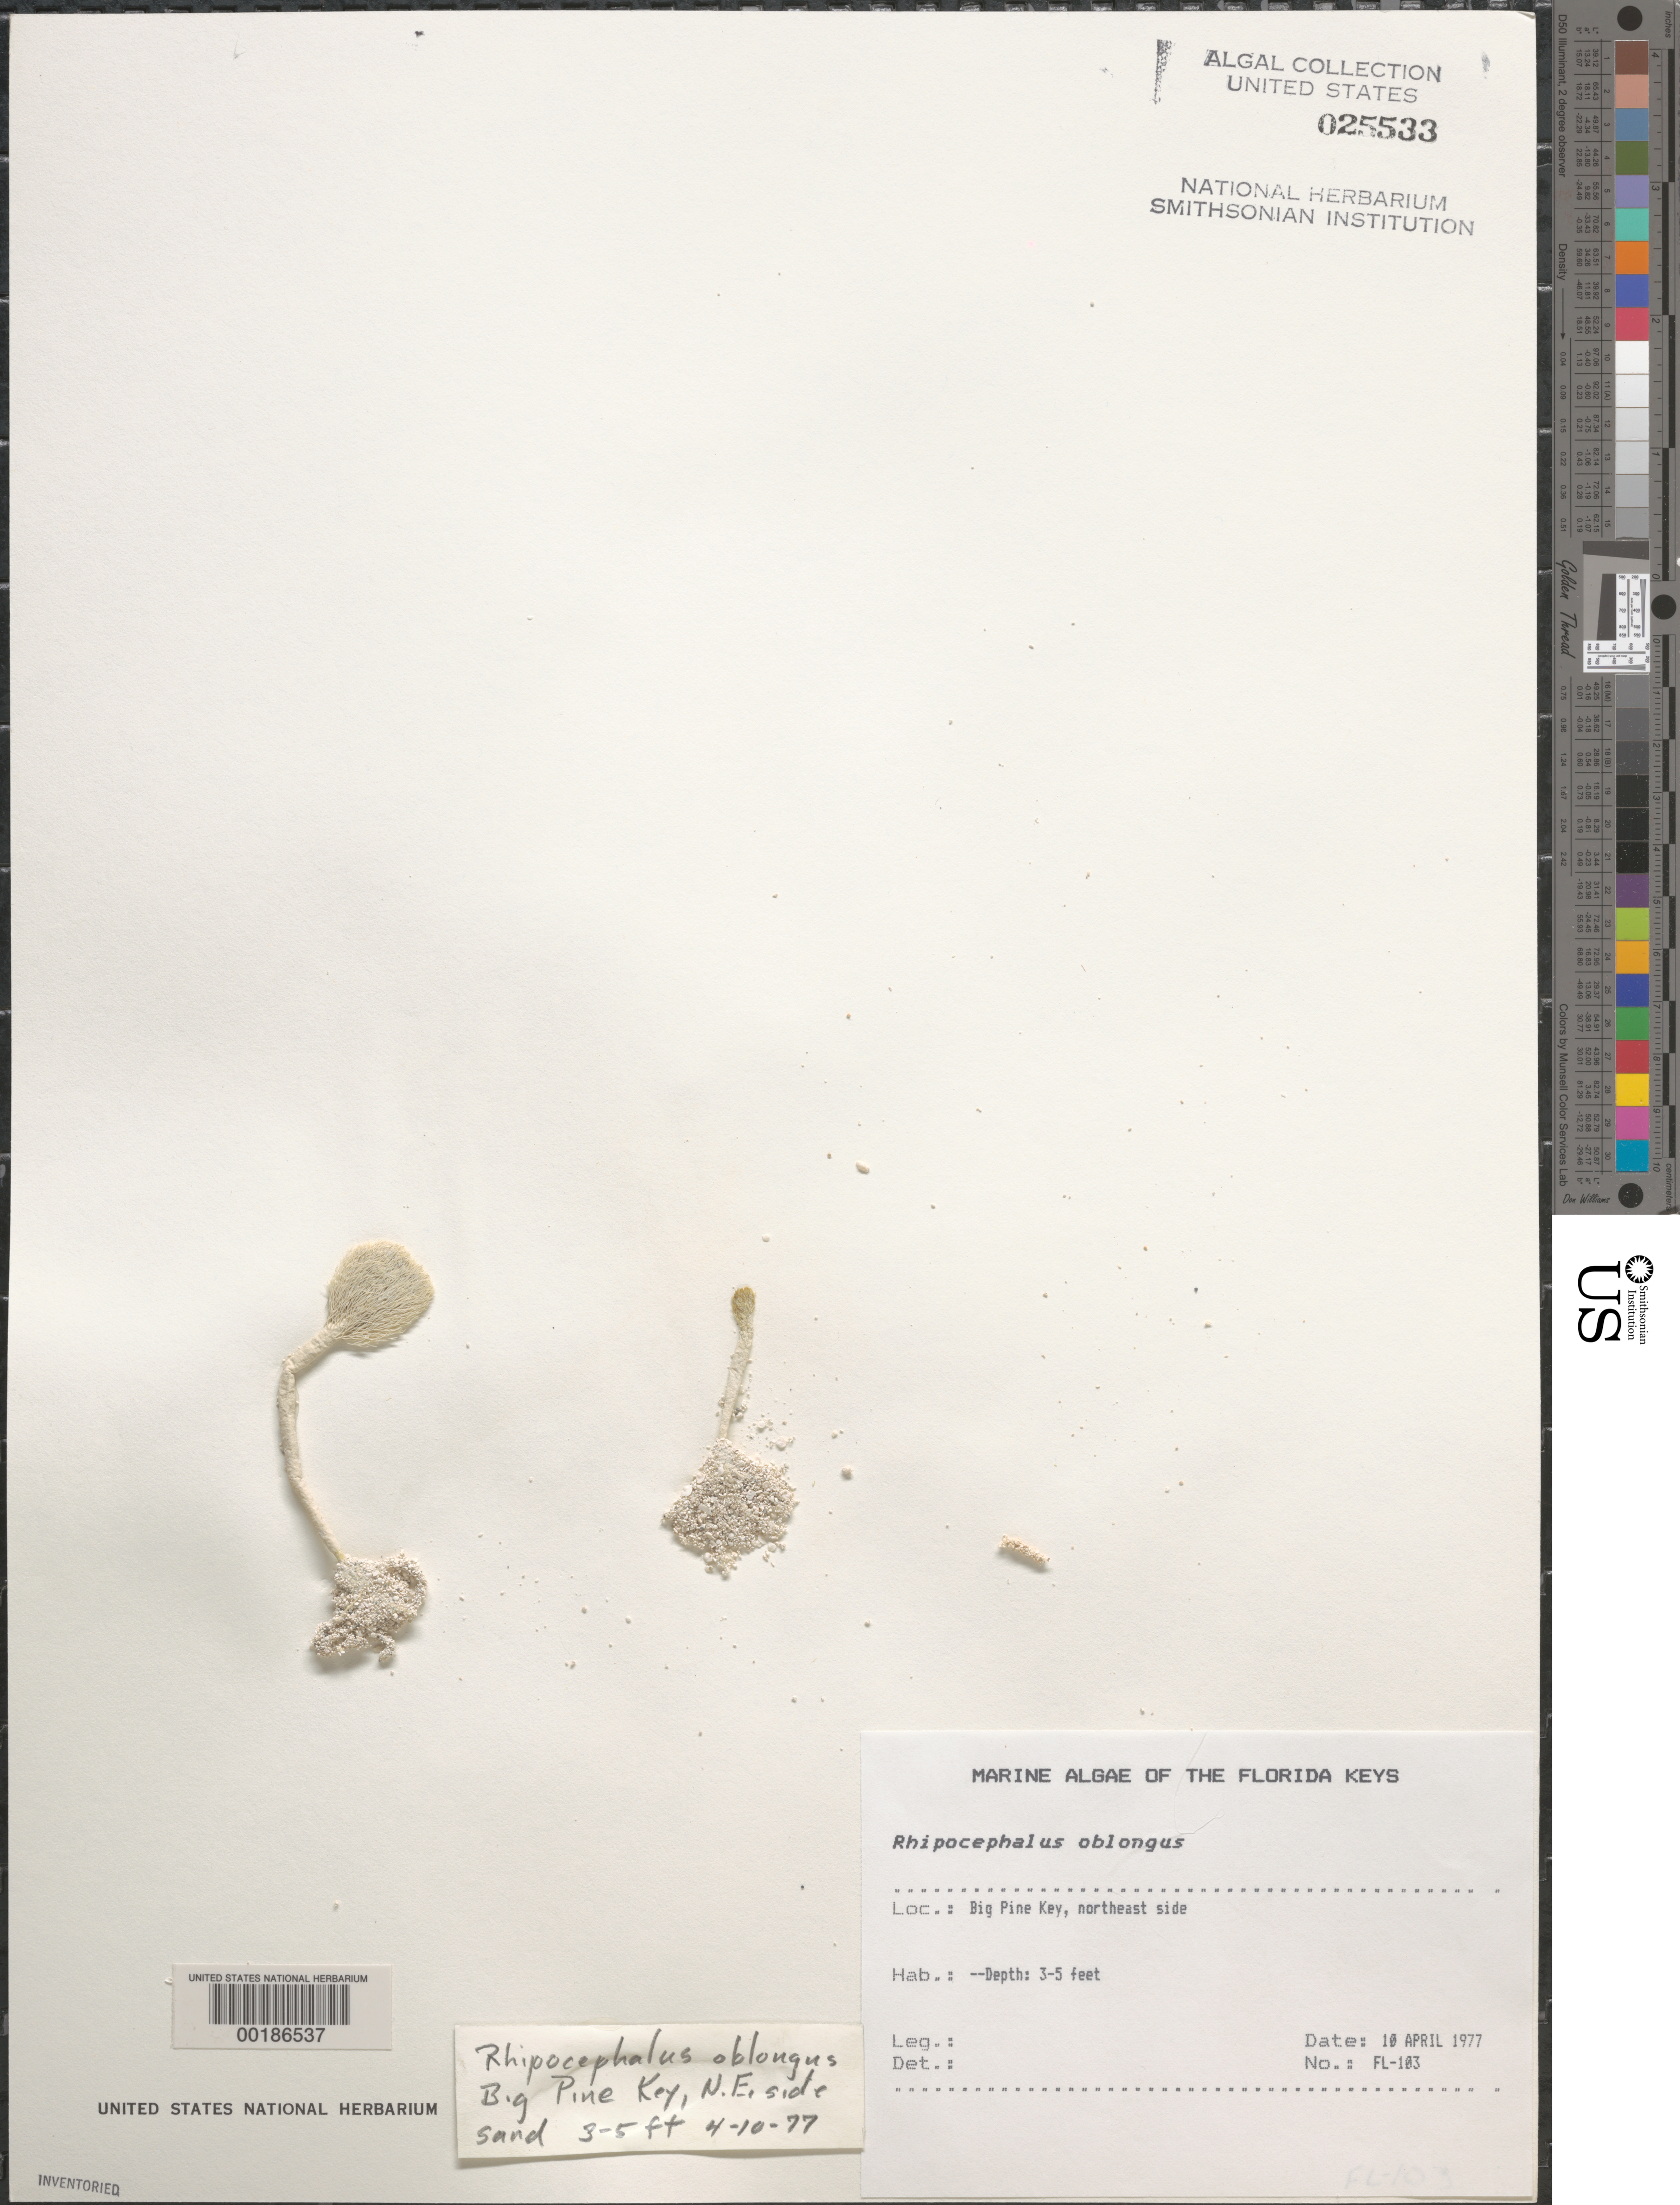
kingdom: Plantae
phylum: Chlorophyta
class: Ulvophyceae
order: Bryopsidales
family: Udoteaceae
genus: Rhipocephalus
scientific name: Rhipocephalus oblongus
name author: (Decne.) Kütz.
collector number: FL-103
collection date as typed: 10 Apr 1977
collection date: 1977-04-10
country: United States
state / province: Florida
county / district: Monroe County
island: Big Pine Key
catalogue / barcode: US 25533